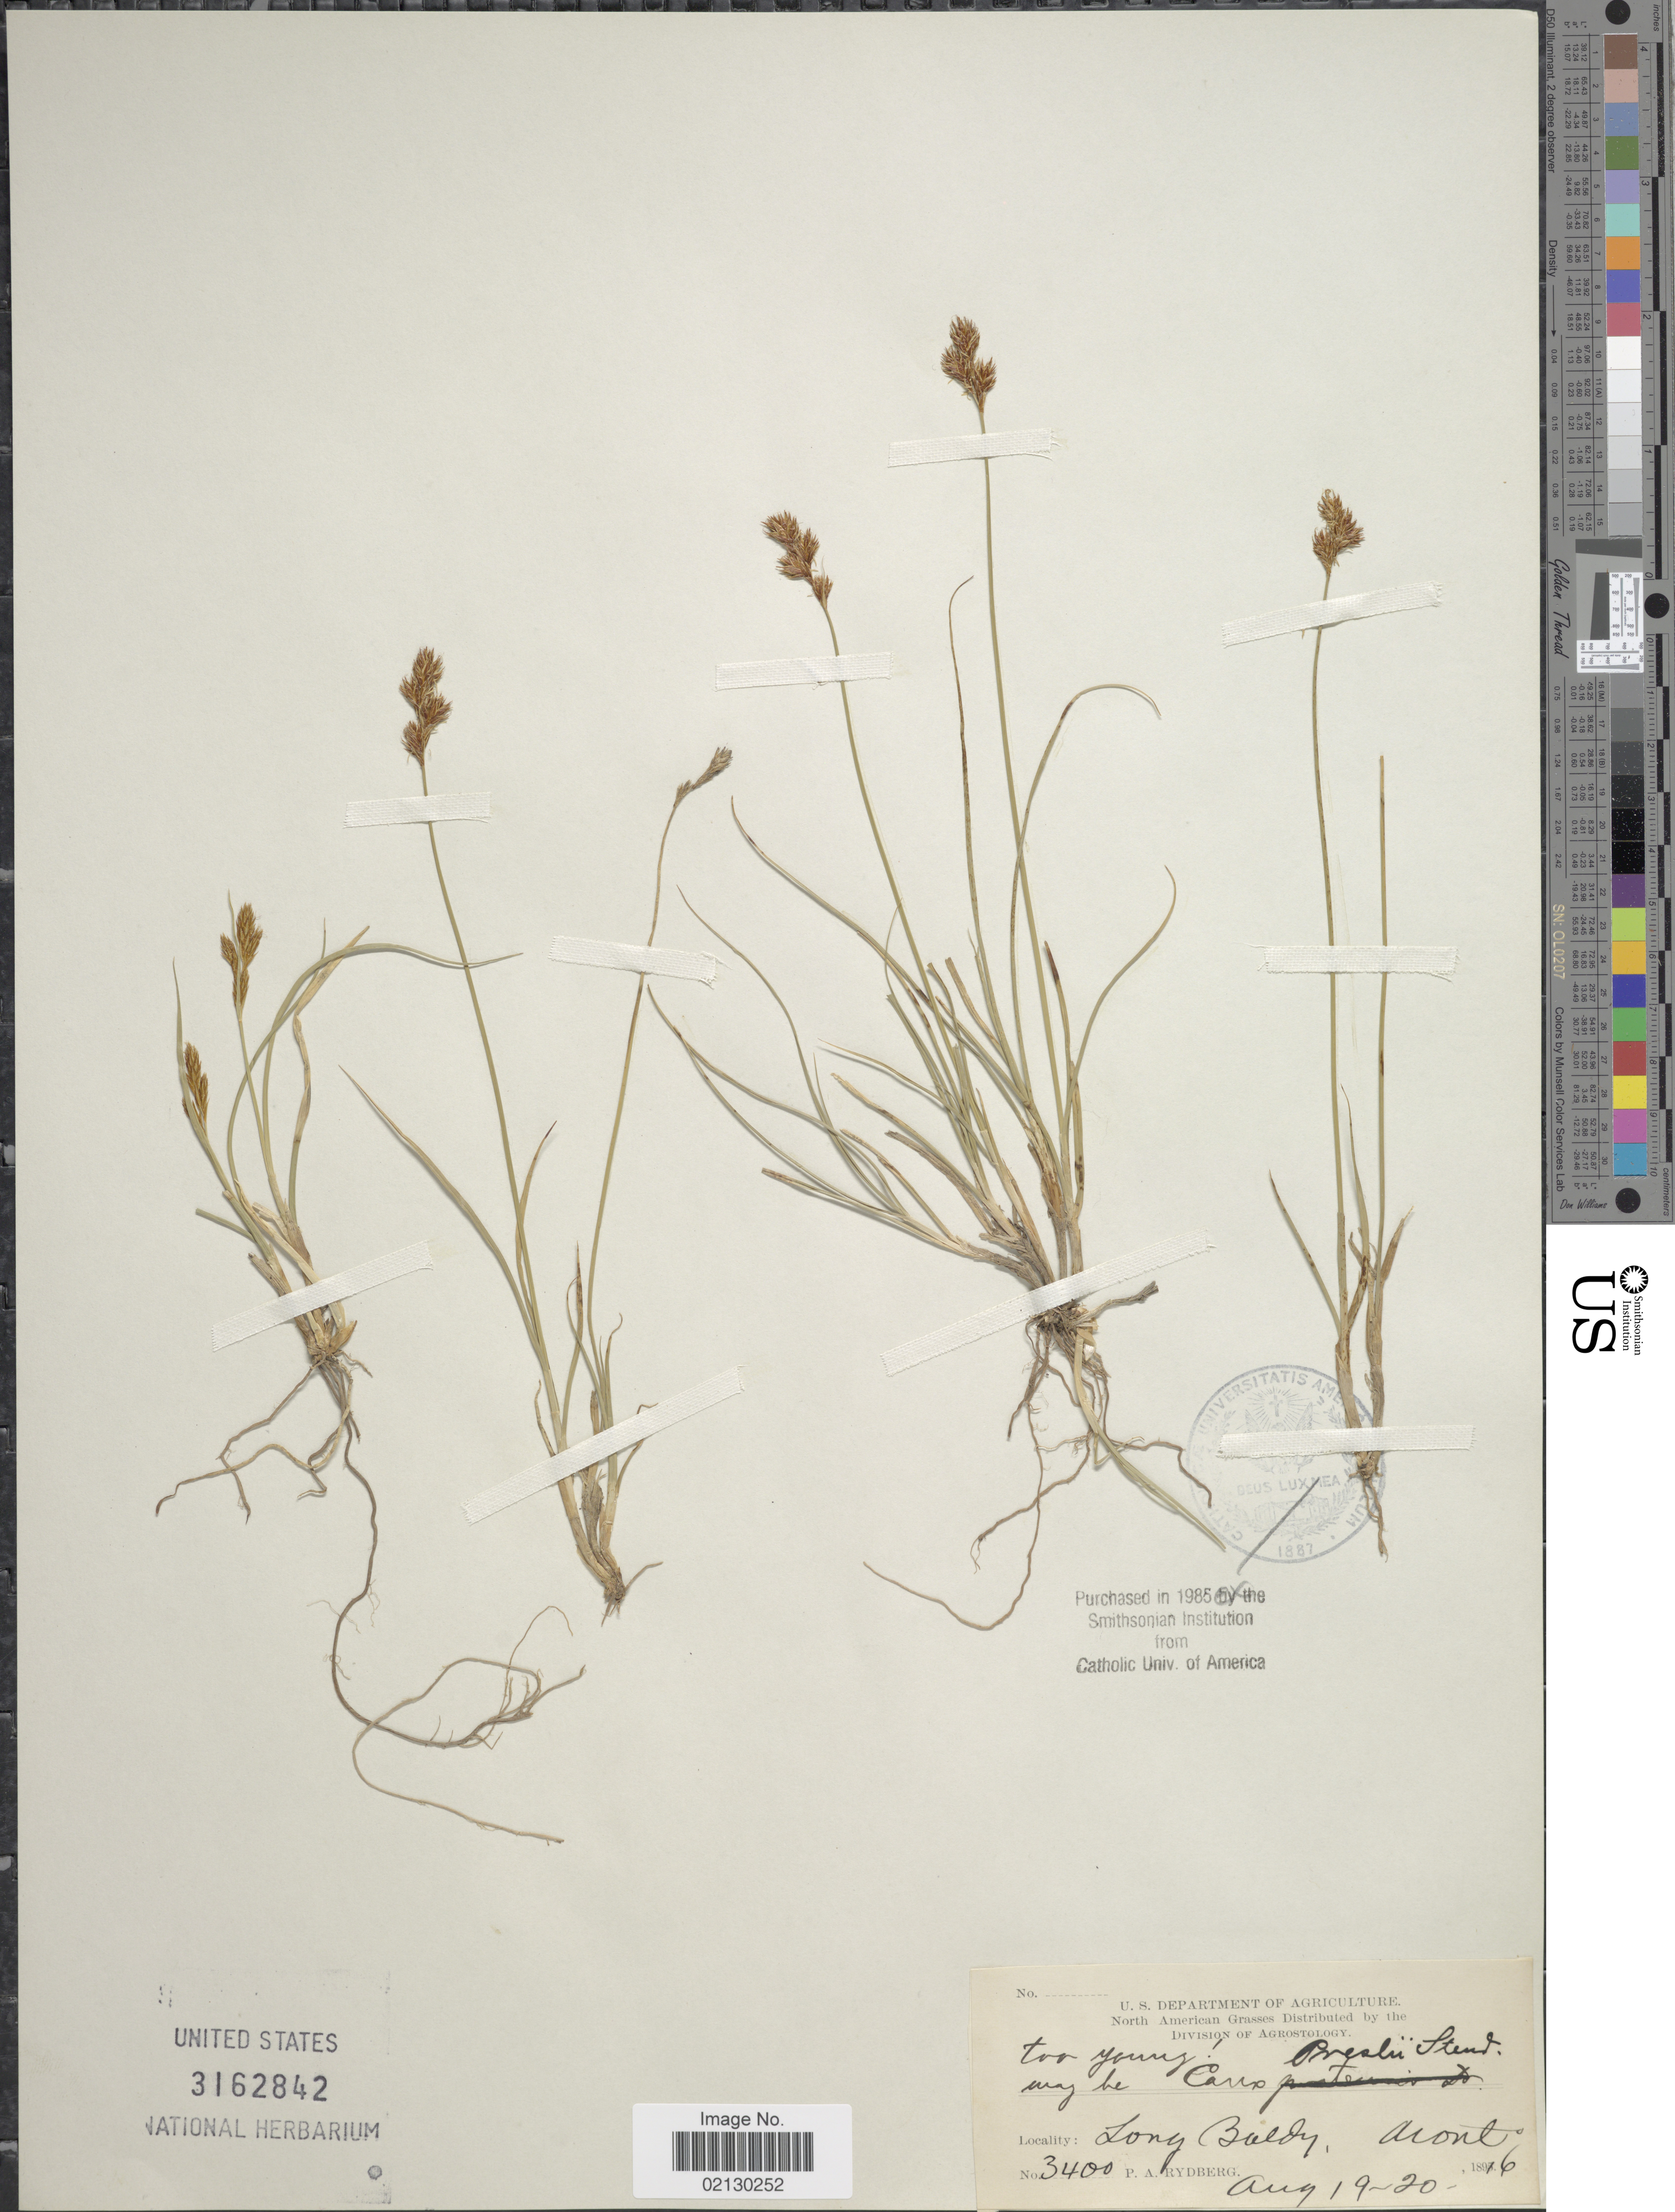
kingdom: Plantae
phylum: Tracheophyta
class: Liliopsida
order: Poales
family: Cyperaceae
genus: Carex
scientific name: Carex preslii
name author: Steud.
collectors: P. A. Rydberg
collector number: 3400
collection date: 1896-08-19/1896-08-20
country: United States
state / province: Montana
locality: Long Baldy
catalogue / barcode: US 3162842